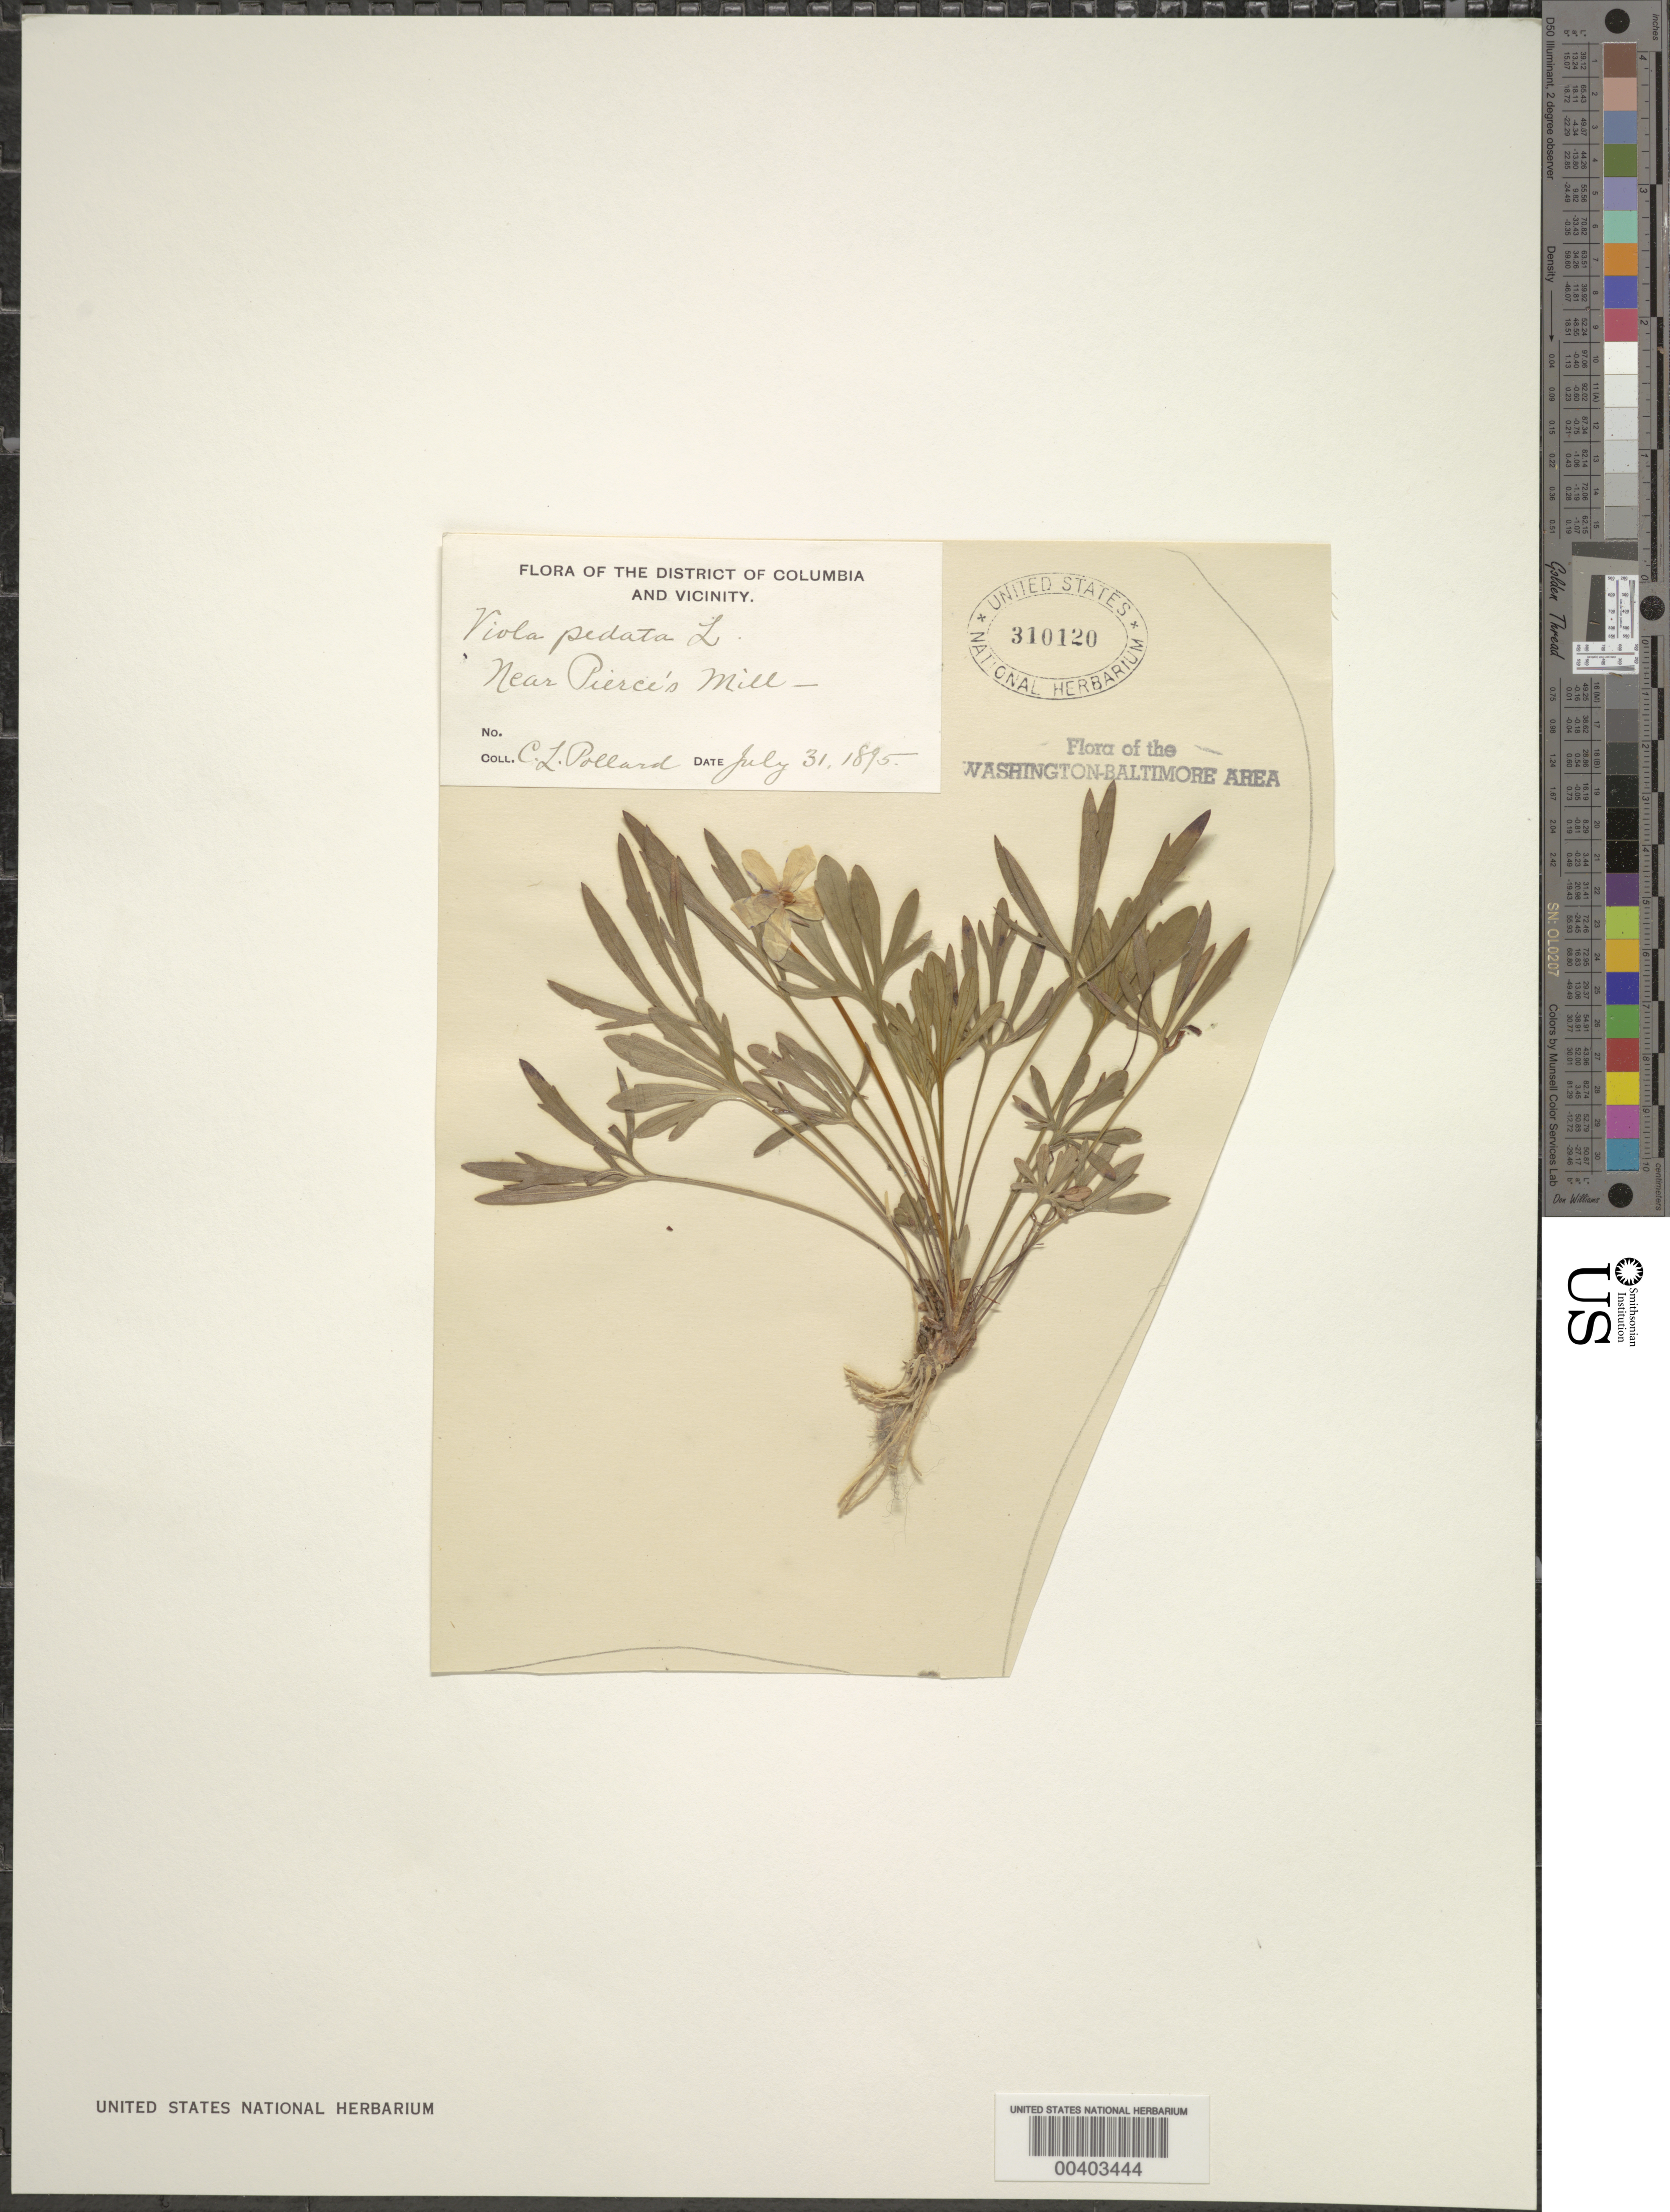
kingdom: Plantae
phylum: Tracheophyta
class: Magnoliopsida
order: Malpighiales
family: Violaceae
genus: Viola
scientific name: Viola pedata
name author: L.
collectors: C. L. Pollard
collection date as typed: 31 Jul 1895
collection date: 1895-07-31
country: United States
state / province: District of Columbia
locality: Pierce's Mill Rock Creek Park and vicinity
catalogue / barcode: US 310120